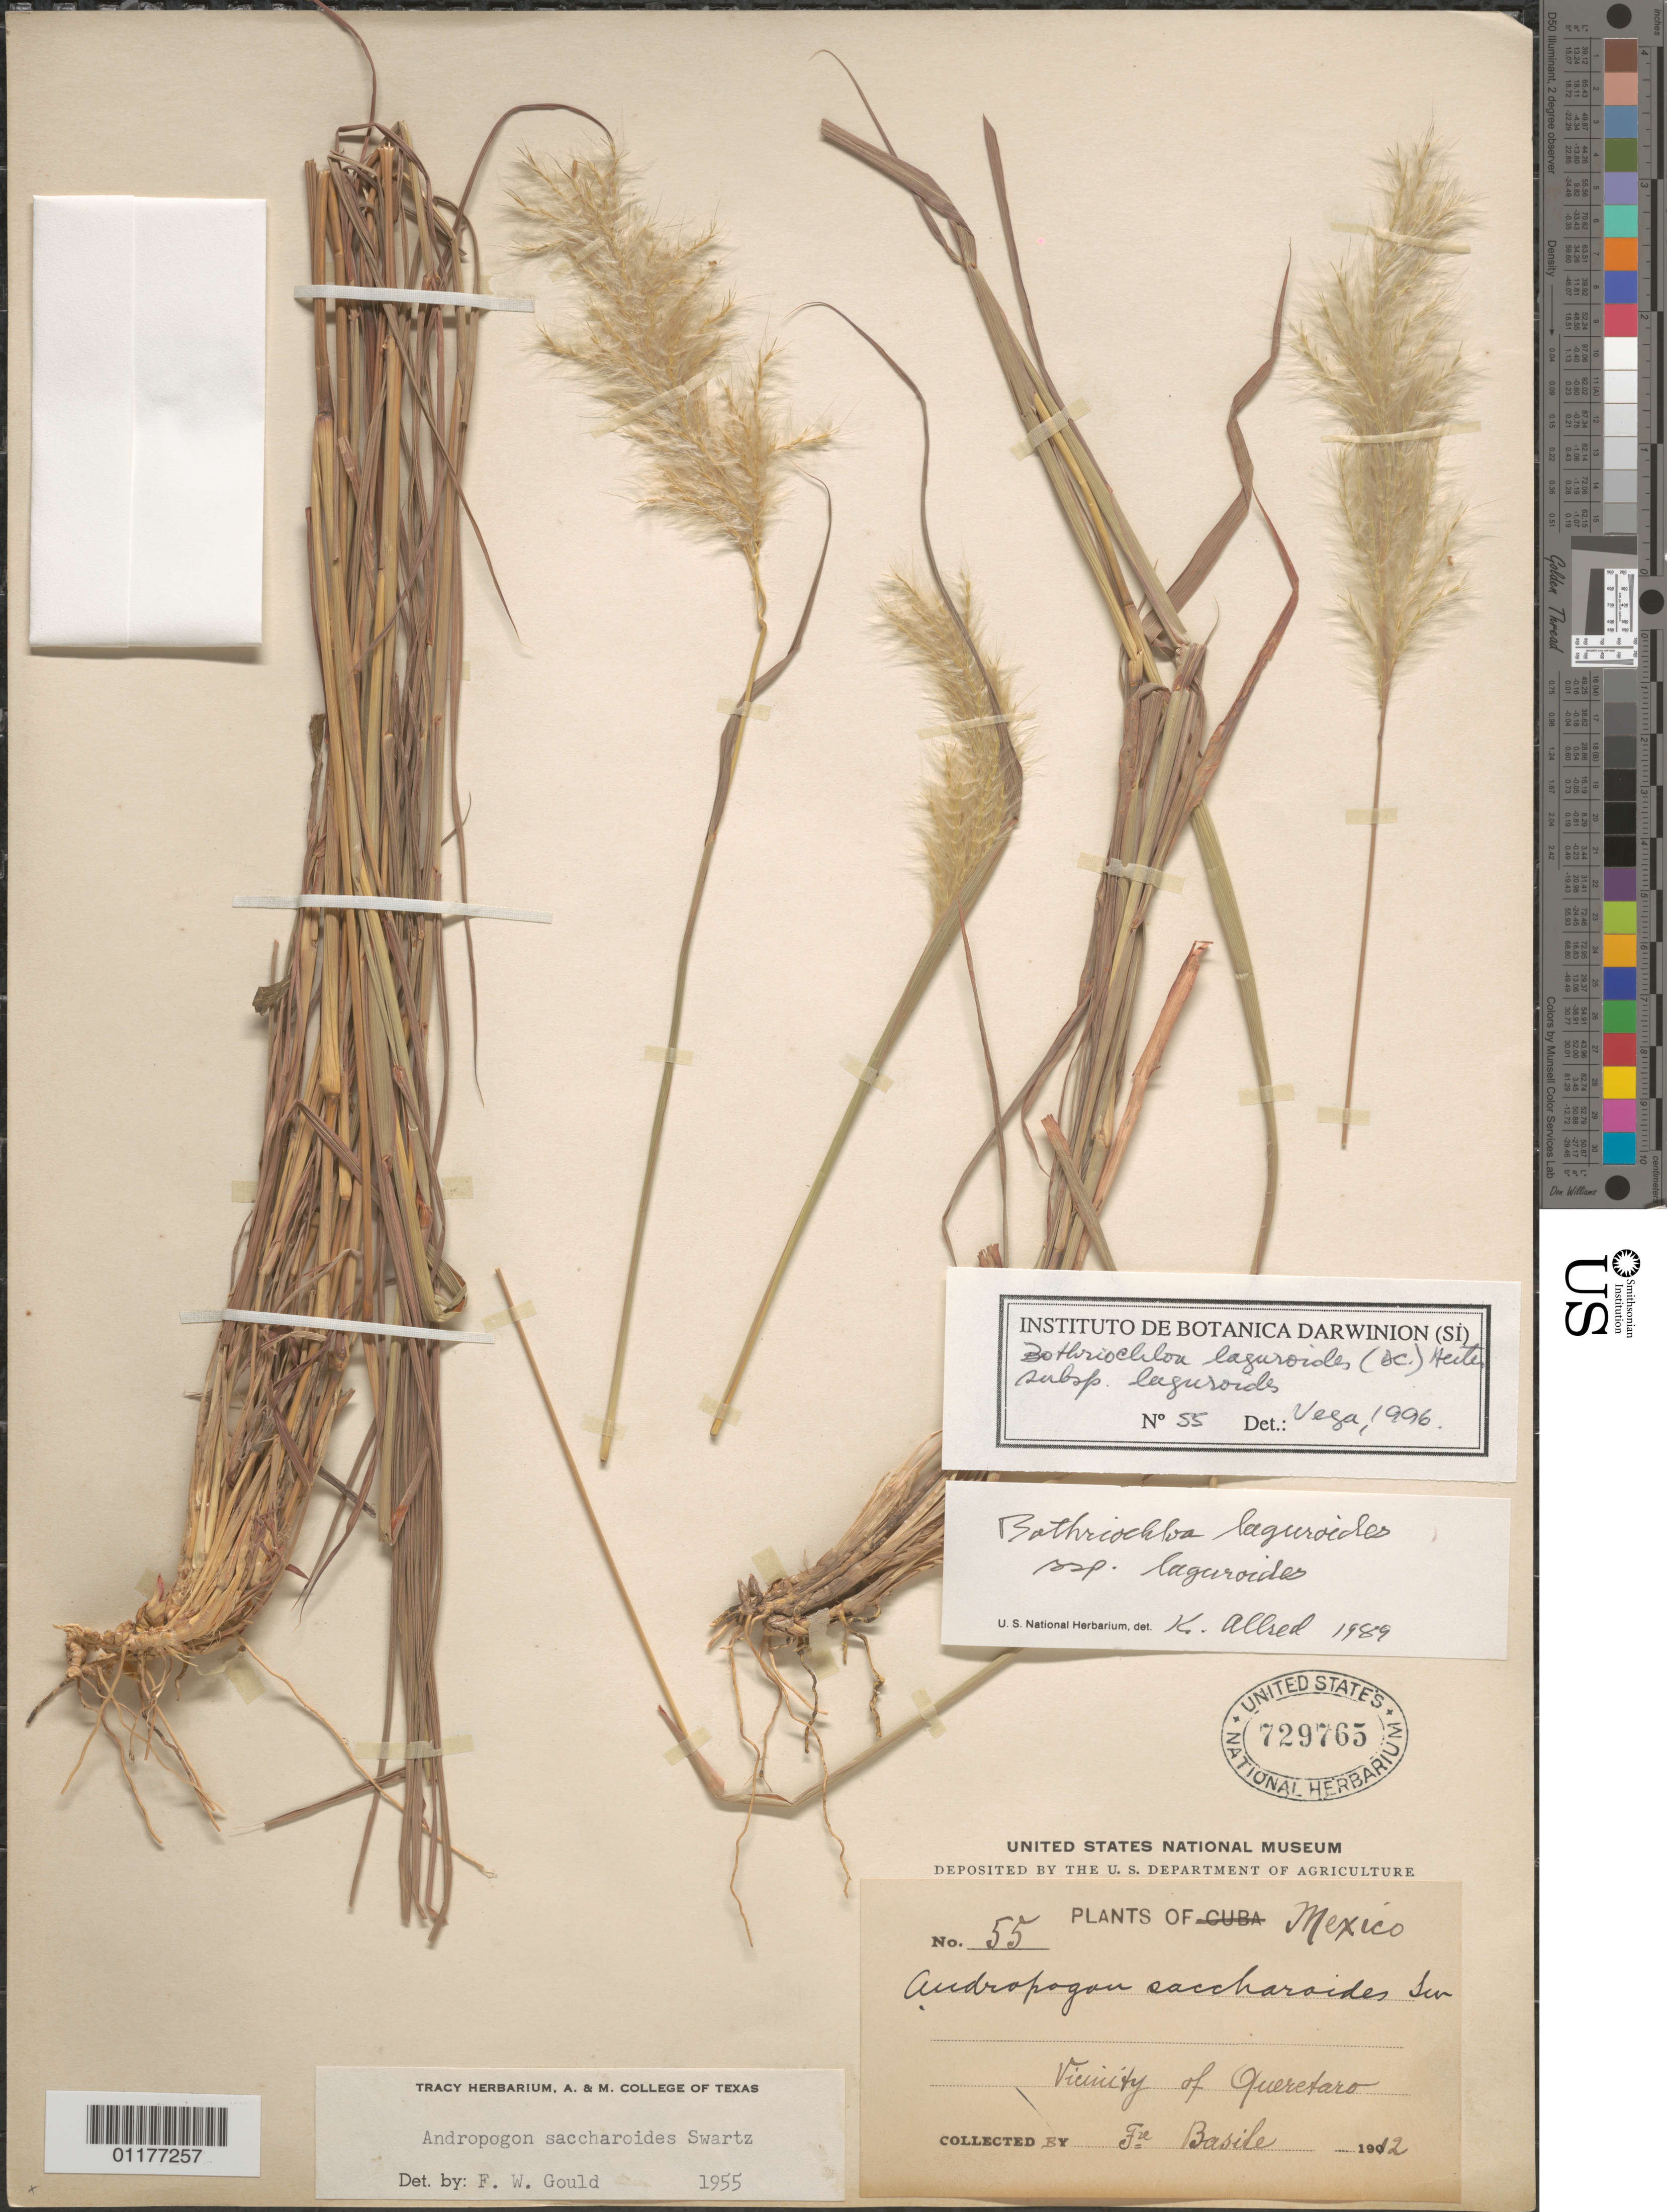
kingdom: Plantae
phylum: Tracheophyta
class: Liliopsida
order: Poales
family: Poaceae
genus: Bothriochloa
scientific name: Bothriochloa laguroides subsp. laguroides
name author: (DC.) Herter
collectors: Bro. Basile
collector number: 55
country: Mexico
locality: Queretaro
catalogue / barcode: US 729765